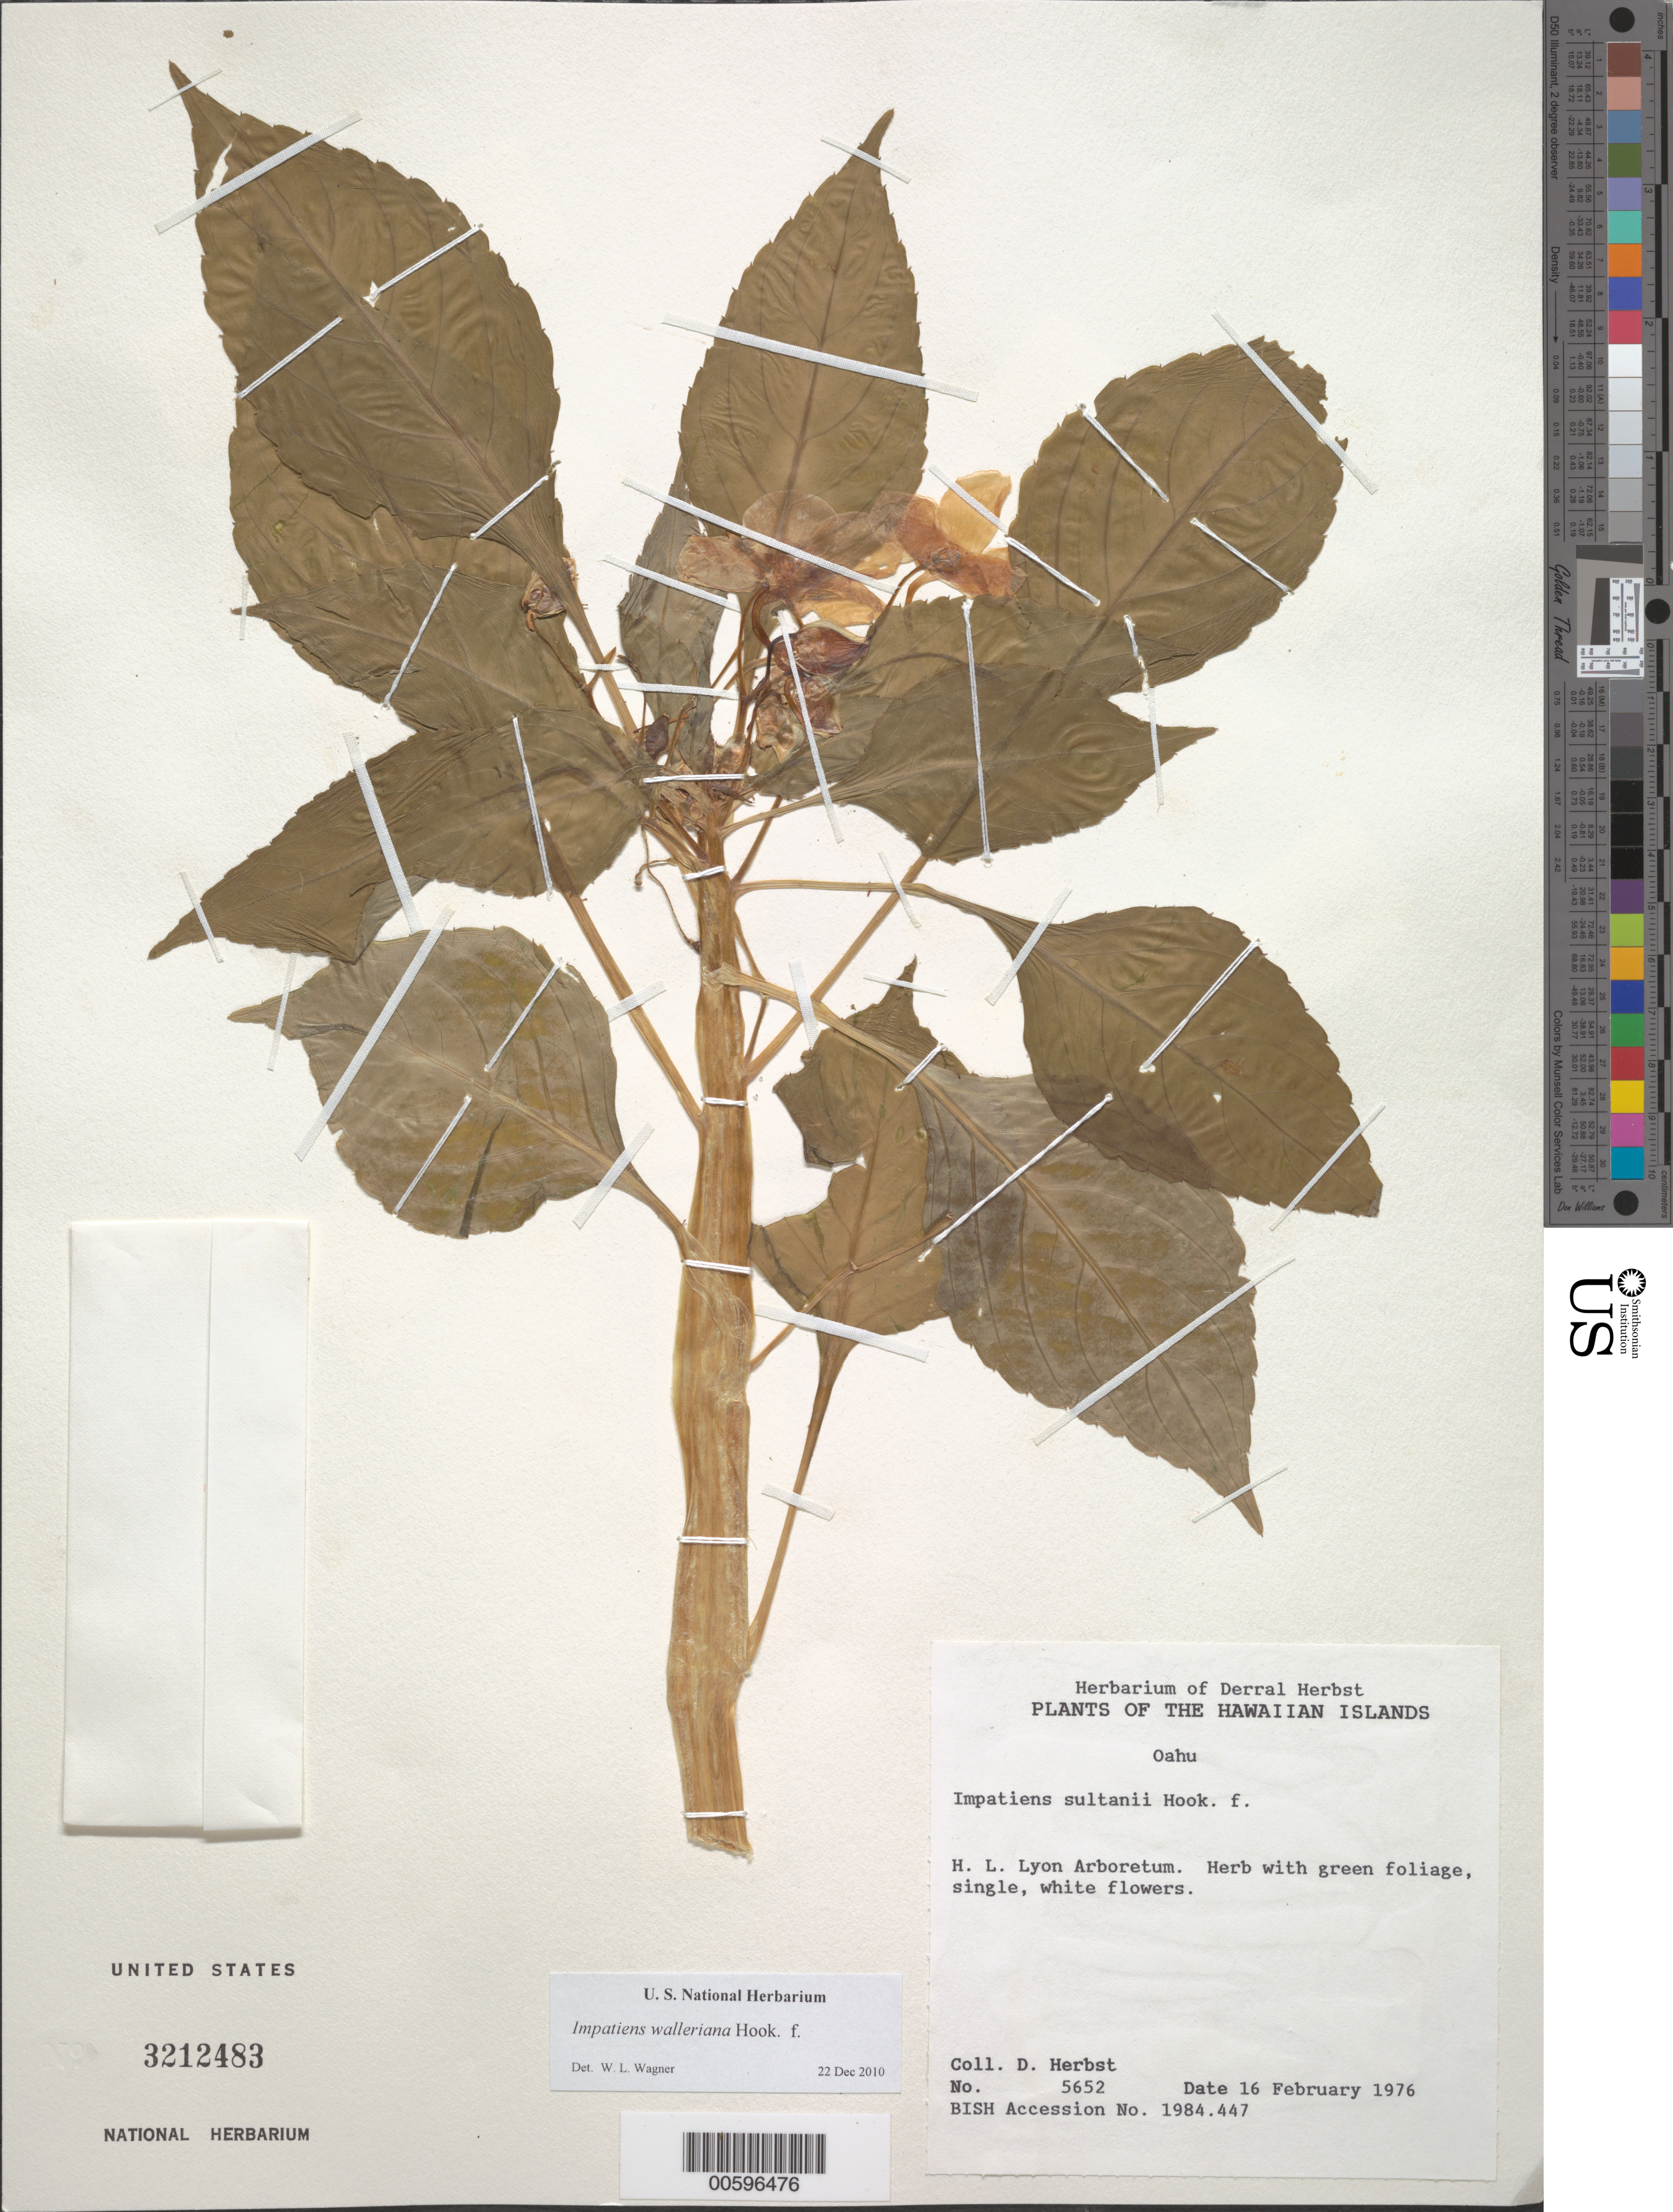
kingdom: Plantae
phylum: Tracheophyta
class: Magnoliopsida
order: Ericales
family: Balsaminaceae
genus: Impatiens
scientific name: Impatiens walleriana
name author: Hook. f.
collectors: D. R. Herbst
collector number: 5652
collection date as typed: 16 Feb 1976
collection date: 1976-02-16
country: United States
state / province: Hawaii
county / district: Honolulu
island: Oahu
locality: H.L. Lyon Arboretum.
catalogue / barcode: US 3212483